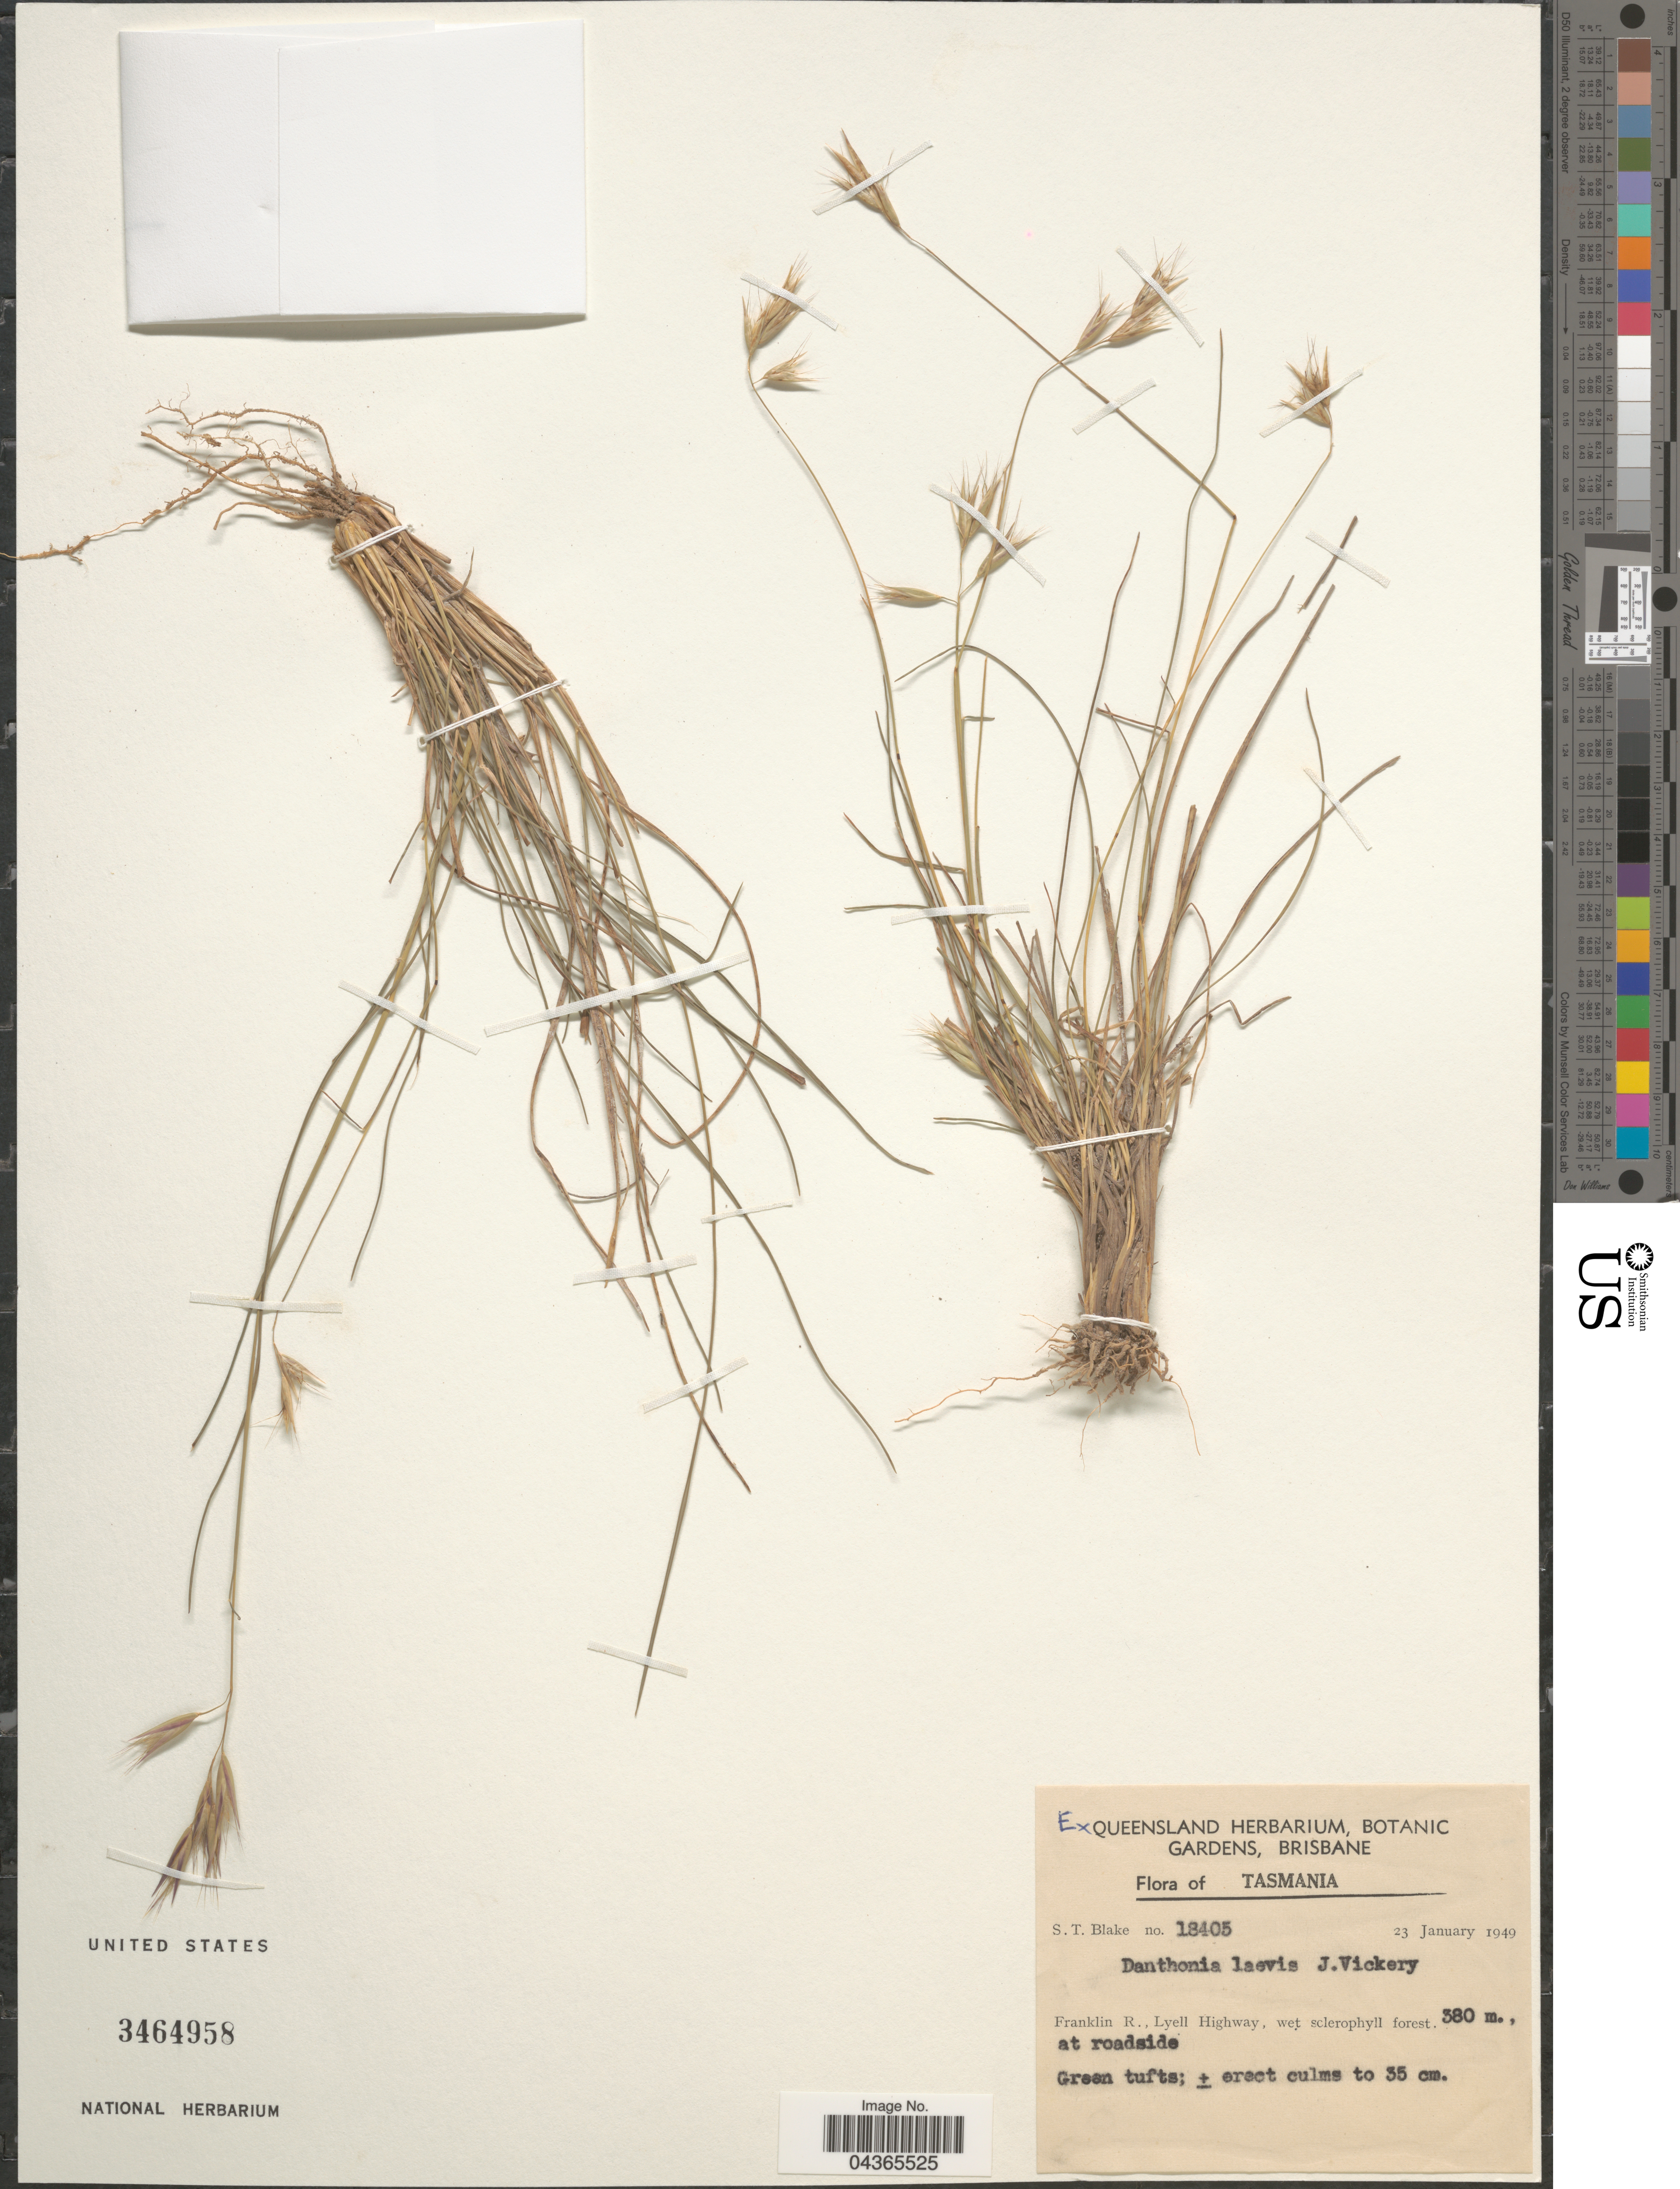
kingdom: Plantae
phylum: Tracheophyta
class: Liliopsida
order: Poales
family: Poaceae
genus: Rytidosperma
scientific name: Rytidosperma laeve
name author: (Vickery) Connor & Edgar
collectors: S. T. Blake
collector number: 18405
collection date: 1949-01-23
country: Australia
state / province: Tasmania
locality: Franklin R., Lyell Highway, wet sclerophyll forest. At roadside.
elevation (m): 380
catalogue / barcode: US 3464958